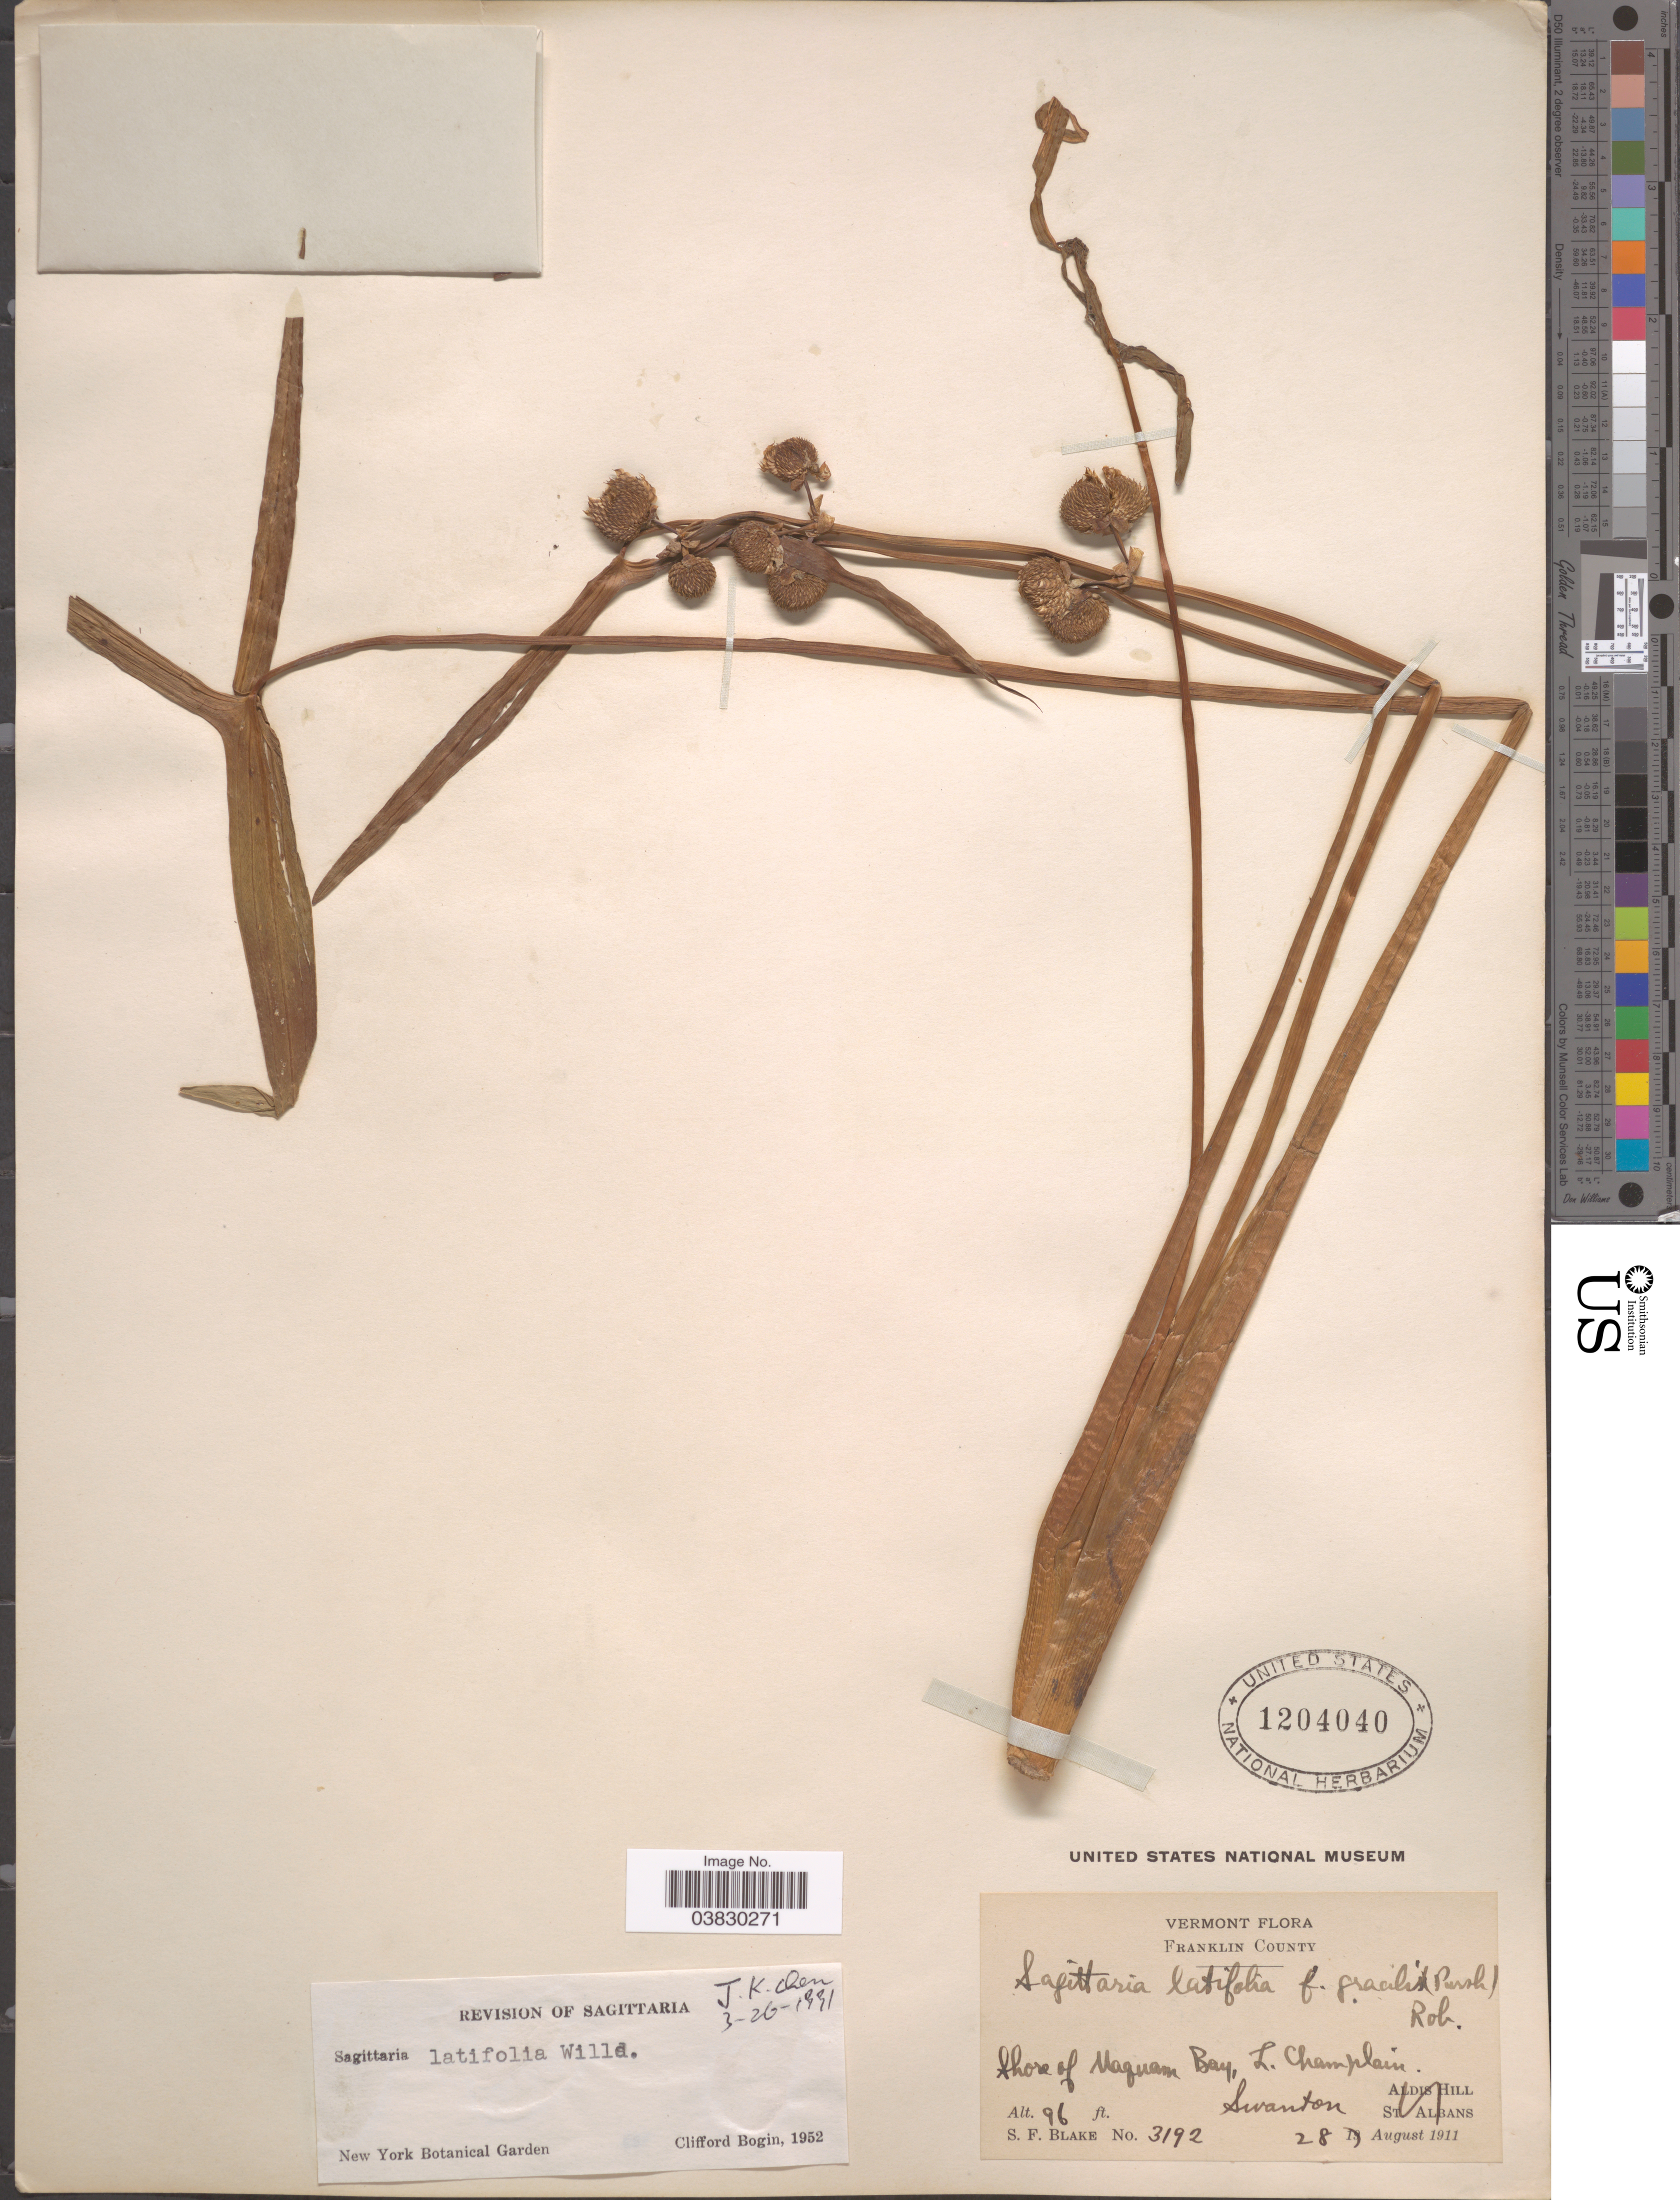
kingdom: Plantae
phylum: Tracheophyta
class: Liliopsida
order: Alismatales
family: Alismataceae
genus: Sagittaria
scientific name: Sagittaria latifolia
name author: Willd.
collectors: S. Blake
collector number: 3192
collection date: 1911-08-28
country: United States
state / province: Vermont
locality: Franklin County. Shore of Maquam Bay, L. Champlain. Swanton.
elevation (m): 29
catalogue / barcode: US 1204040